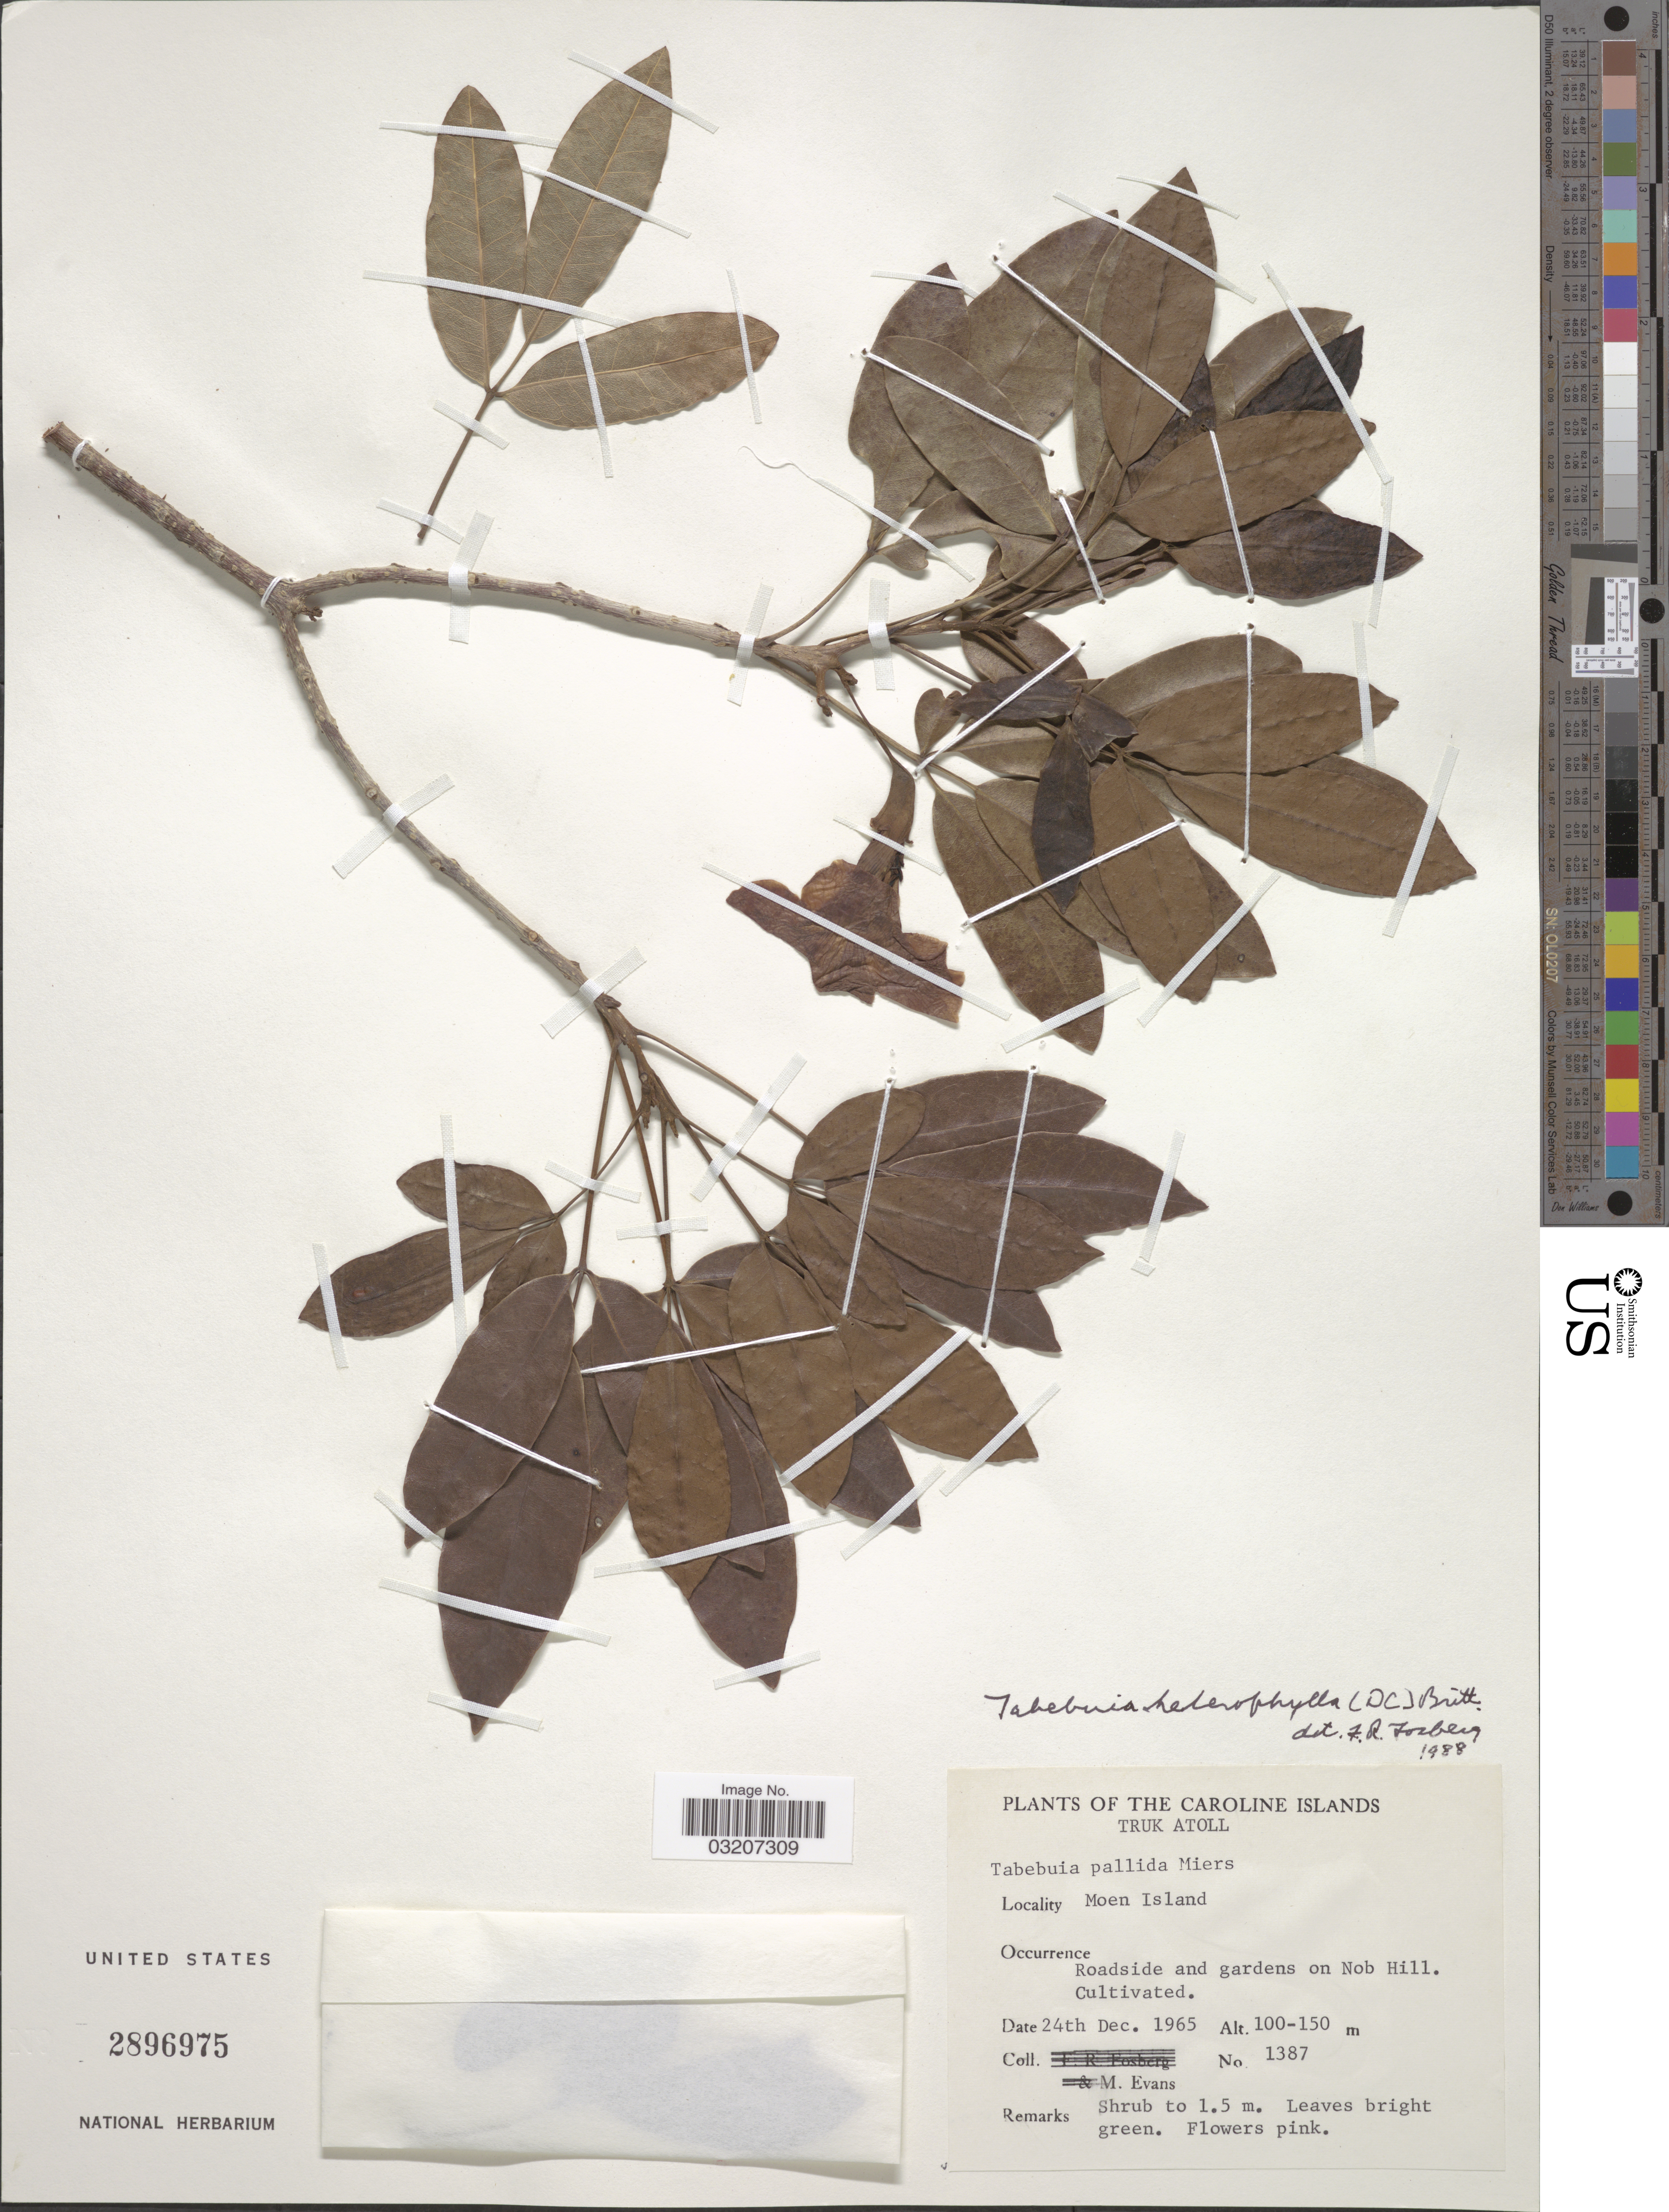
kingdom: Plantae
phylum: Tracheophyta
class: Magnoliopsida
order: Lamiales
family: Bignoniaceae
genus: Tabebuia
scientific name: Tabebuia heterophylla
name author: (DC.) Britton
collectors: M. Evans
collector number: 1387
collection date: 1965-12-24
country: Micronesia, Federated States of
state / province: Truk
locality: The Caroline Islands, Truk Atoll, Moen Island. Roadside and gardens on Nob Hill.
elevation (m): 100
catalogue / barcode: US 2896975